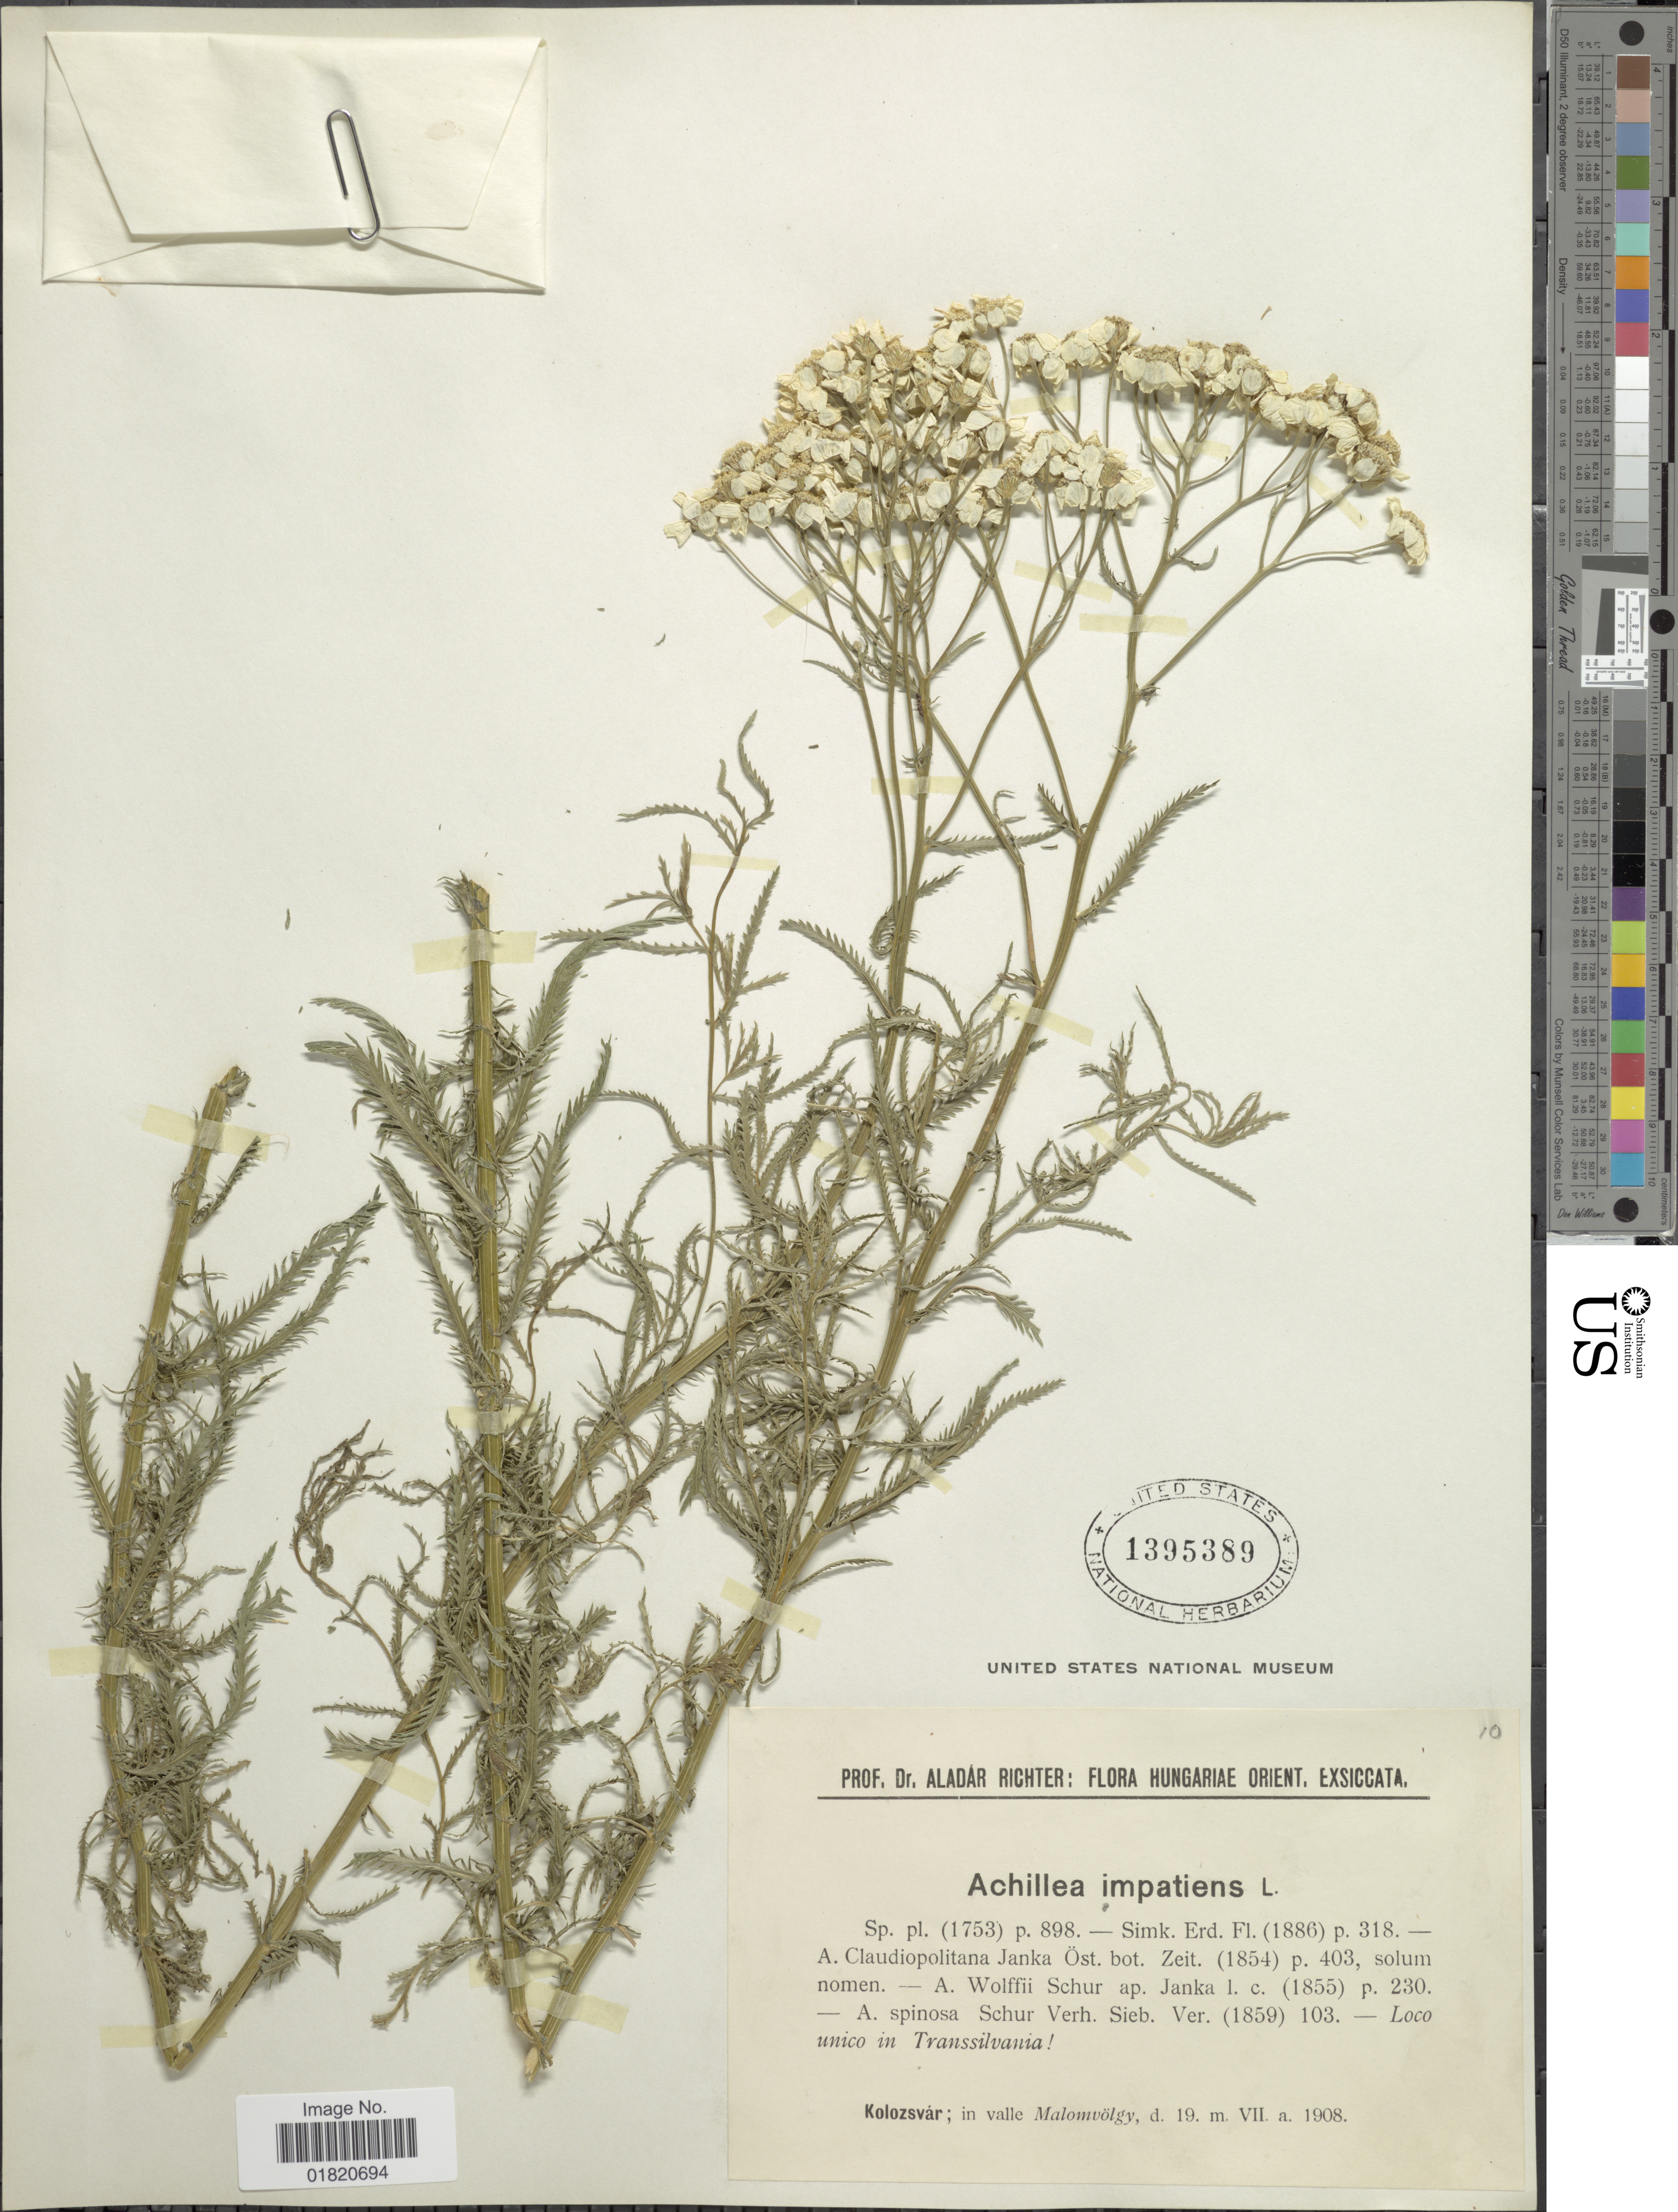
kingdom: Plantae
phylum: Tracheophyta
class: Magnoliopsida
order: Asterales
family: Asteraceae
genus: Achillea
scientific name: Achillea impatiens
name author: L.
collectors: A. Richter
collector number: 10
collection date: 1908-07-19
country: Hungary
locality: Kolozsvár; in valle Malomvölgy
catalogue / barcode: US 1395389